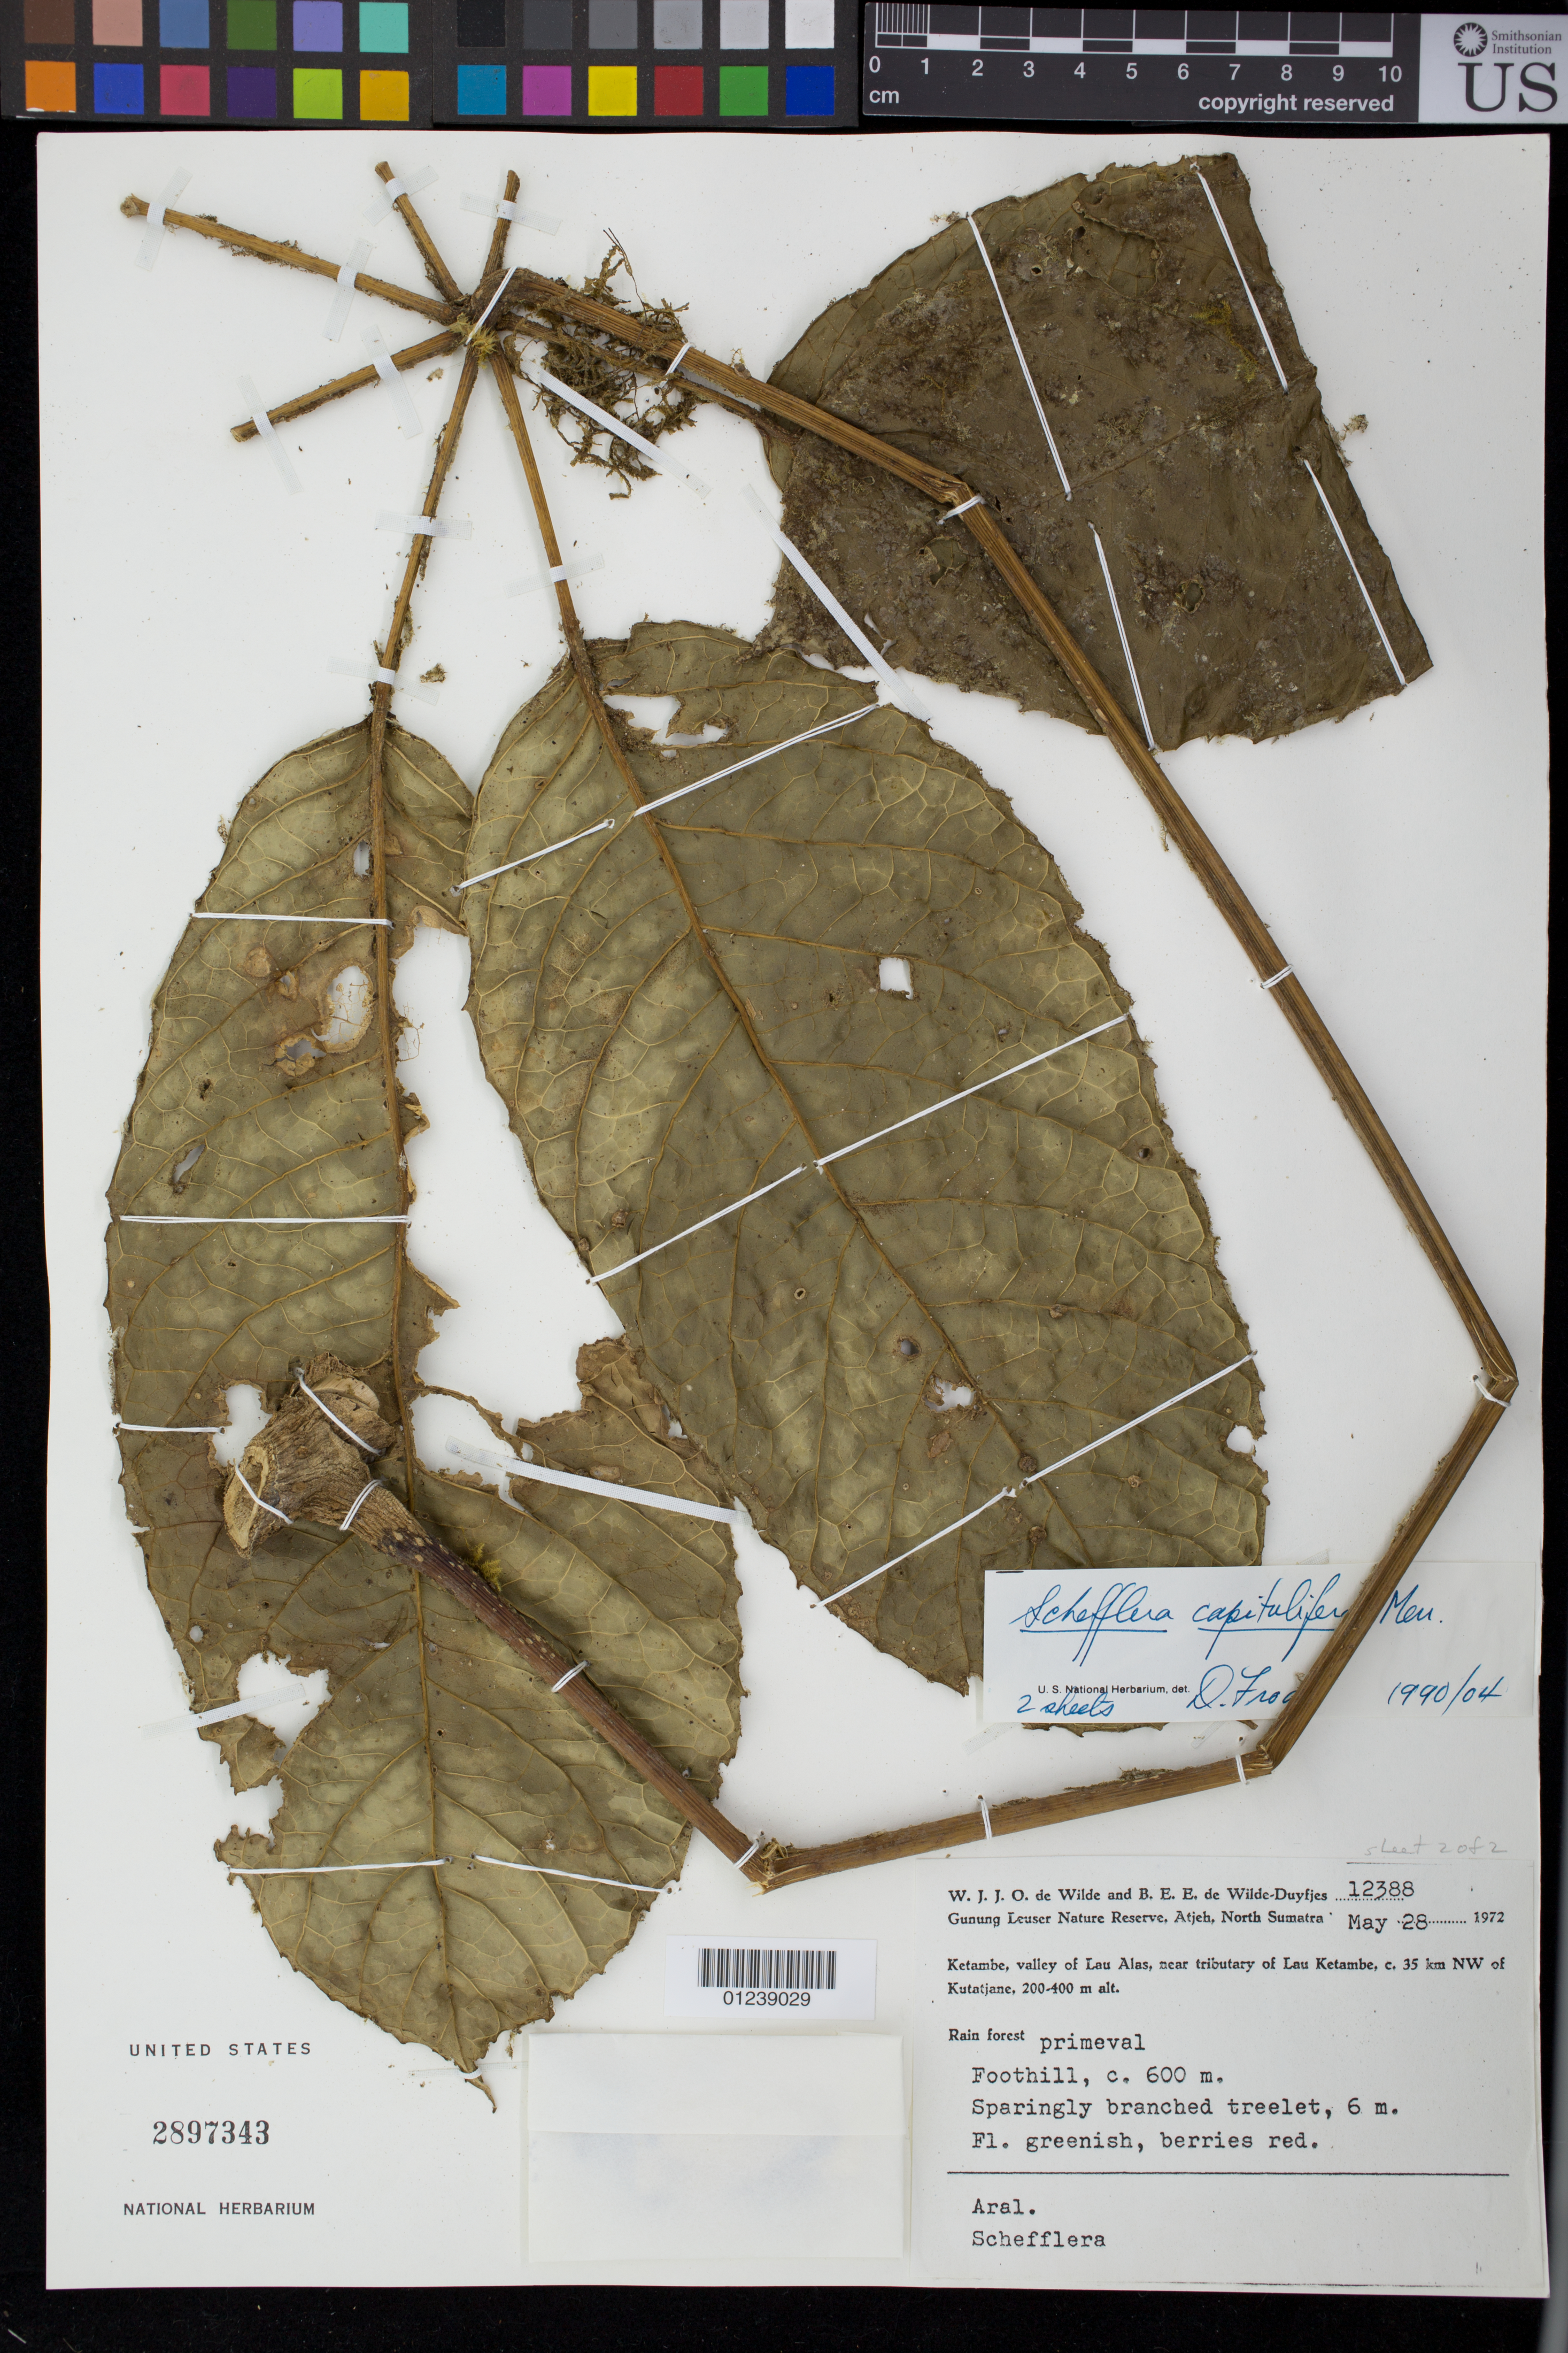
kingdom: Plantae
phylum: Tracheophyta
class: Magnoliopsida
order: Apiales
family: Araliaceae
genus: Heptapleurum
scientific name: Heptapleurum capituliferum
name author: (Merr.) Lowry & G. M. Plunkett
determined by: Wagner, W. L., (BOT), Smithsonian Institution - National Museum of Natural History (UNITED STATES)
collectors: W. J. de Wilde & B. E. de Wilde-Duyfjes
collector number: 12388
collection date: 1972-05-28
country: Indonesia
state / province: Sumatra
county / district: Sumatera Utara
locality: Gunung Leuser Nature Reserve, Atjeh. Ketambe, valley of Lau Alas, near tributary of Lau Ketambe, c. 35 km NW of Kutatjane.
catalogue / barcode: US 2897343